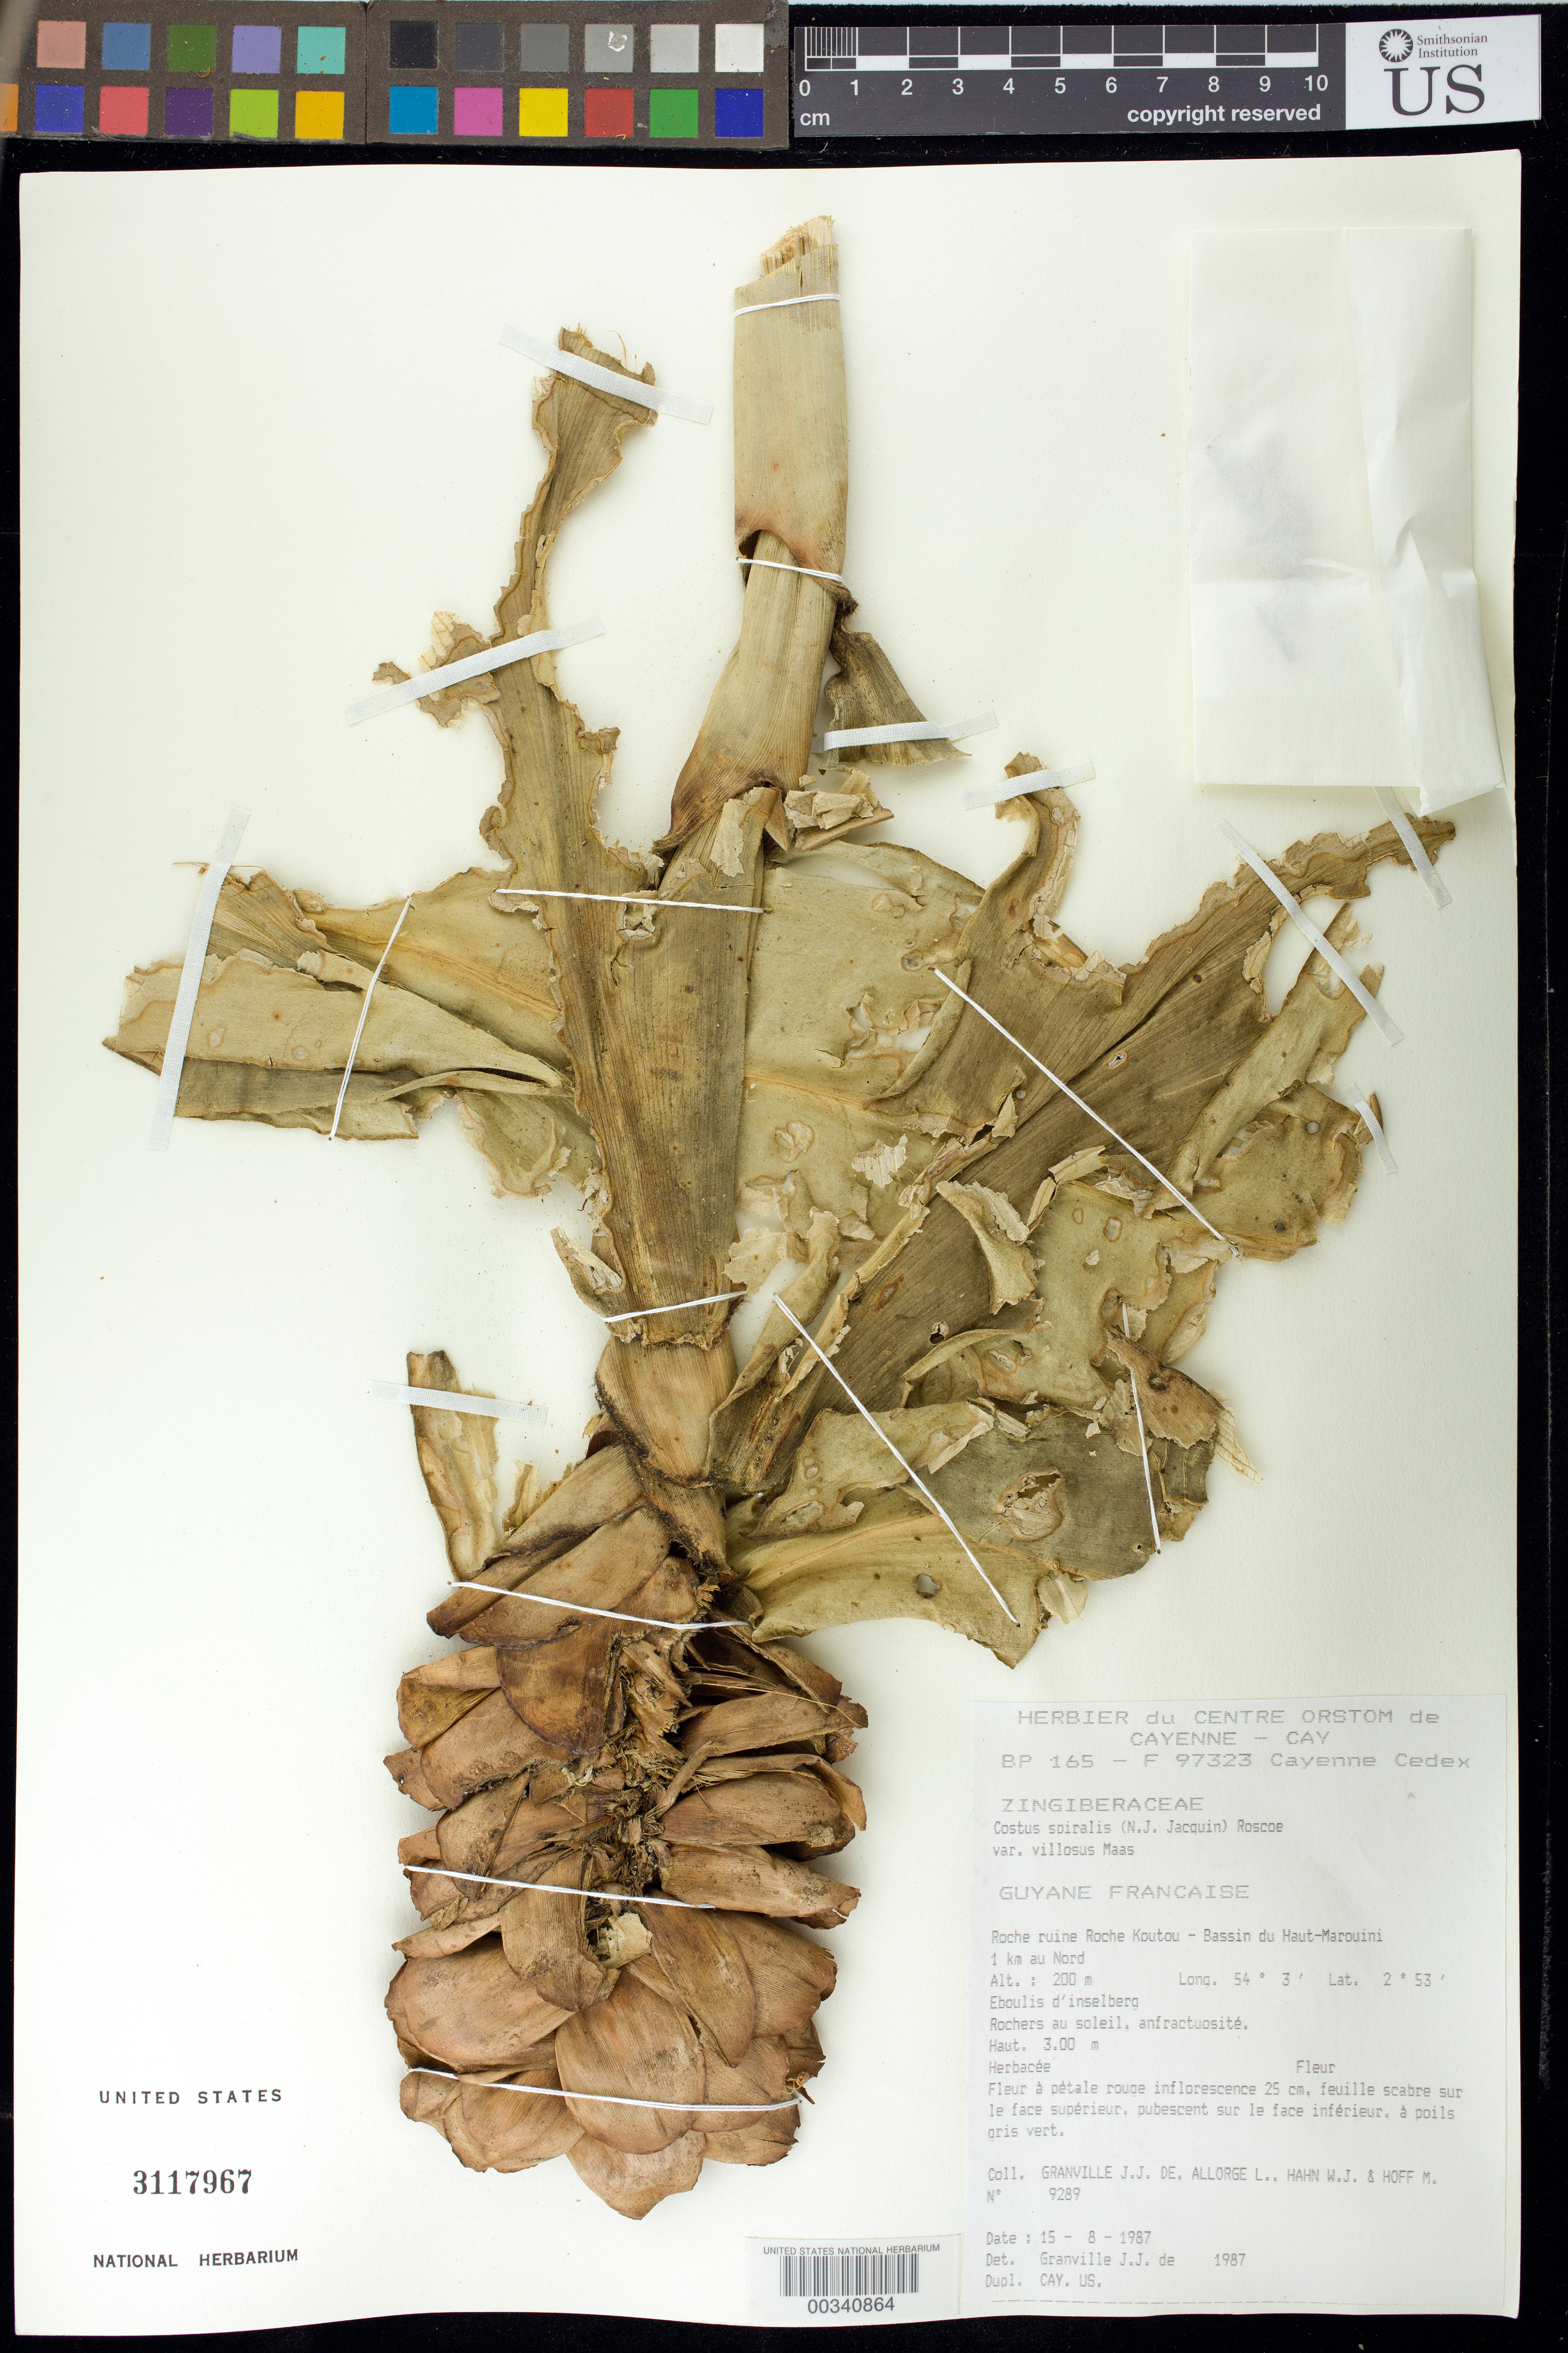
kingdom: Plantae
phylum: Tracheophyta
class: Liliopsida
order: Zingiberales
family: Costaceae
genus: Costus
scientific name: Costus spiralis var. villosus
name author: Maas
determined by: Granville, J. J. de, (CAY), Institut de Recherche pour le Developpement (IRD) (FRENCH GUIANA)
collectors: J.-J. de Granville, L. Allorge, W. J. Hahn & M. Hoff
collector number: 9289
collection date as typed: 15 Aug 1987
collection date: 1987-08-15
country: French Guiana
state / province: Saint-Laurent-du-Maroni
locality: Roche ruine roche koutou - bassin du haut-marouini 1 km au nord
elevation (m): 200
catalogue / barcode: US 3117967